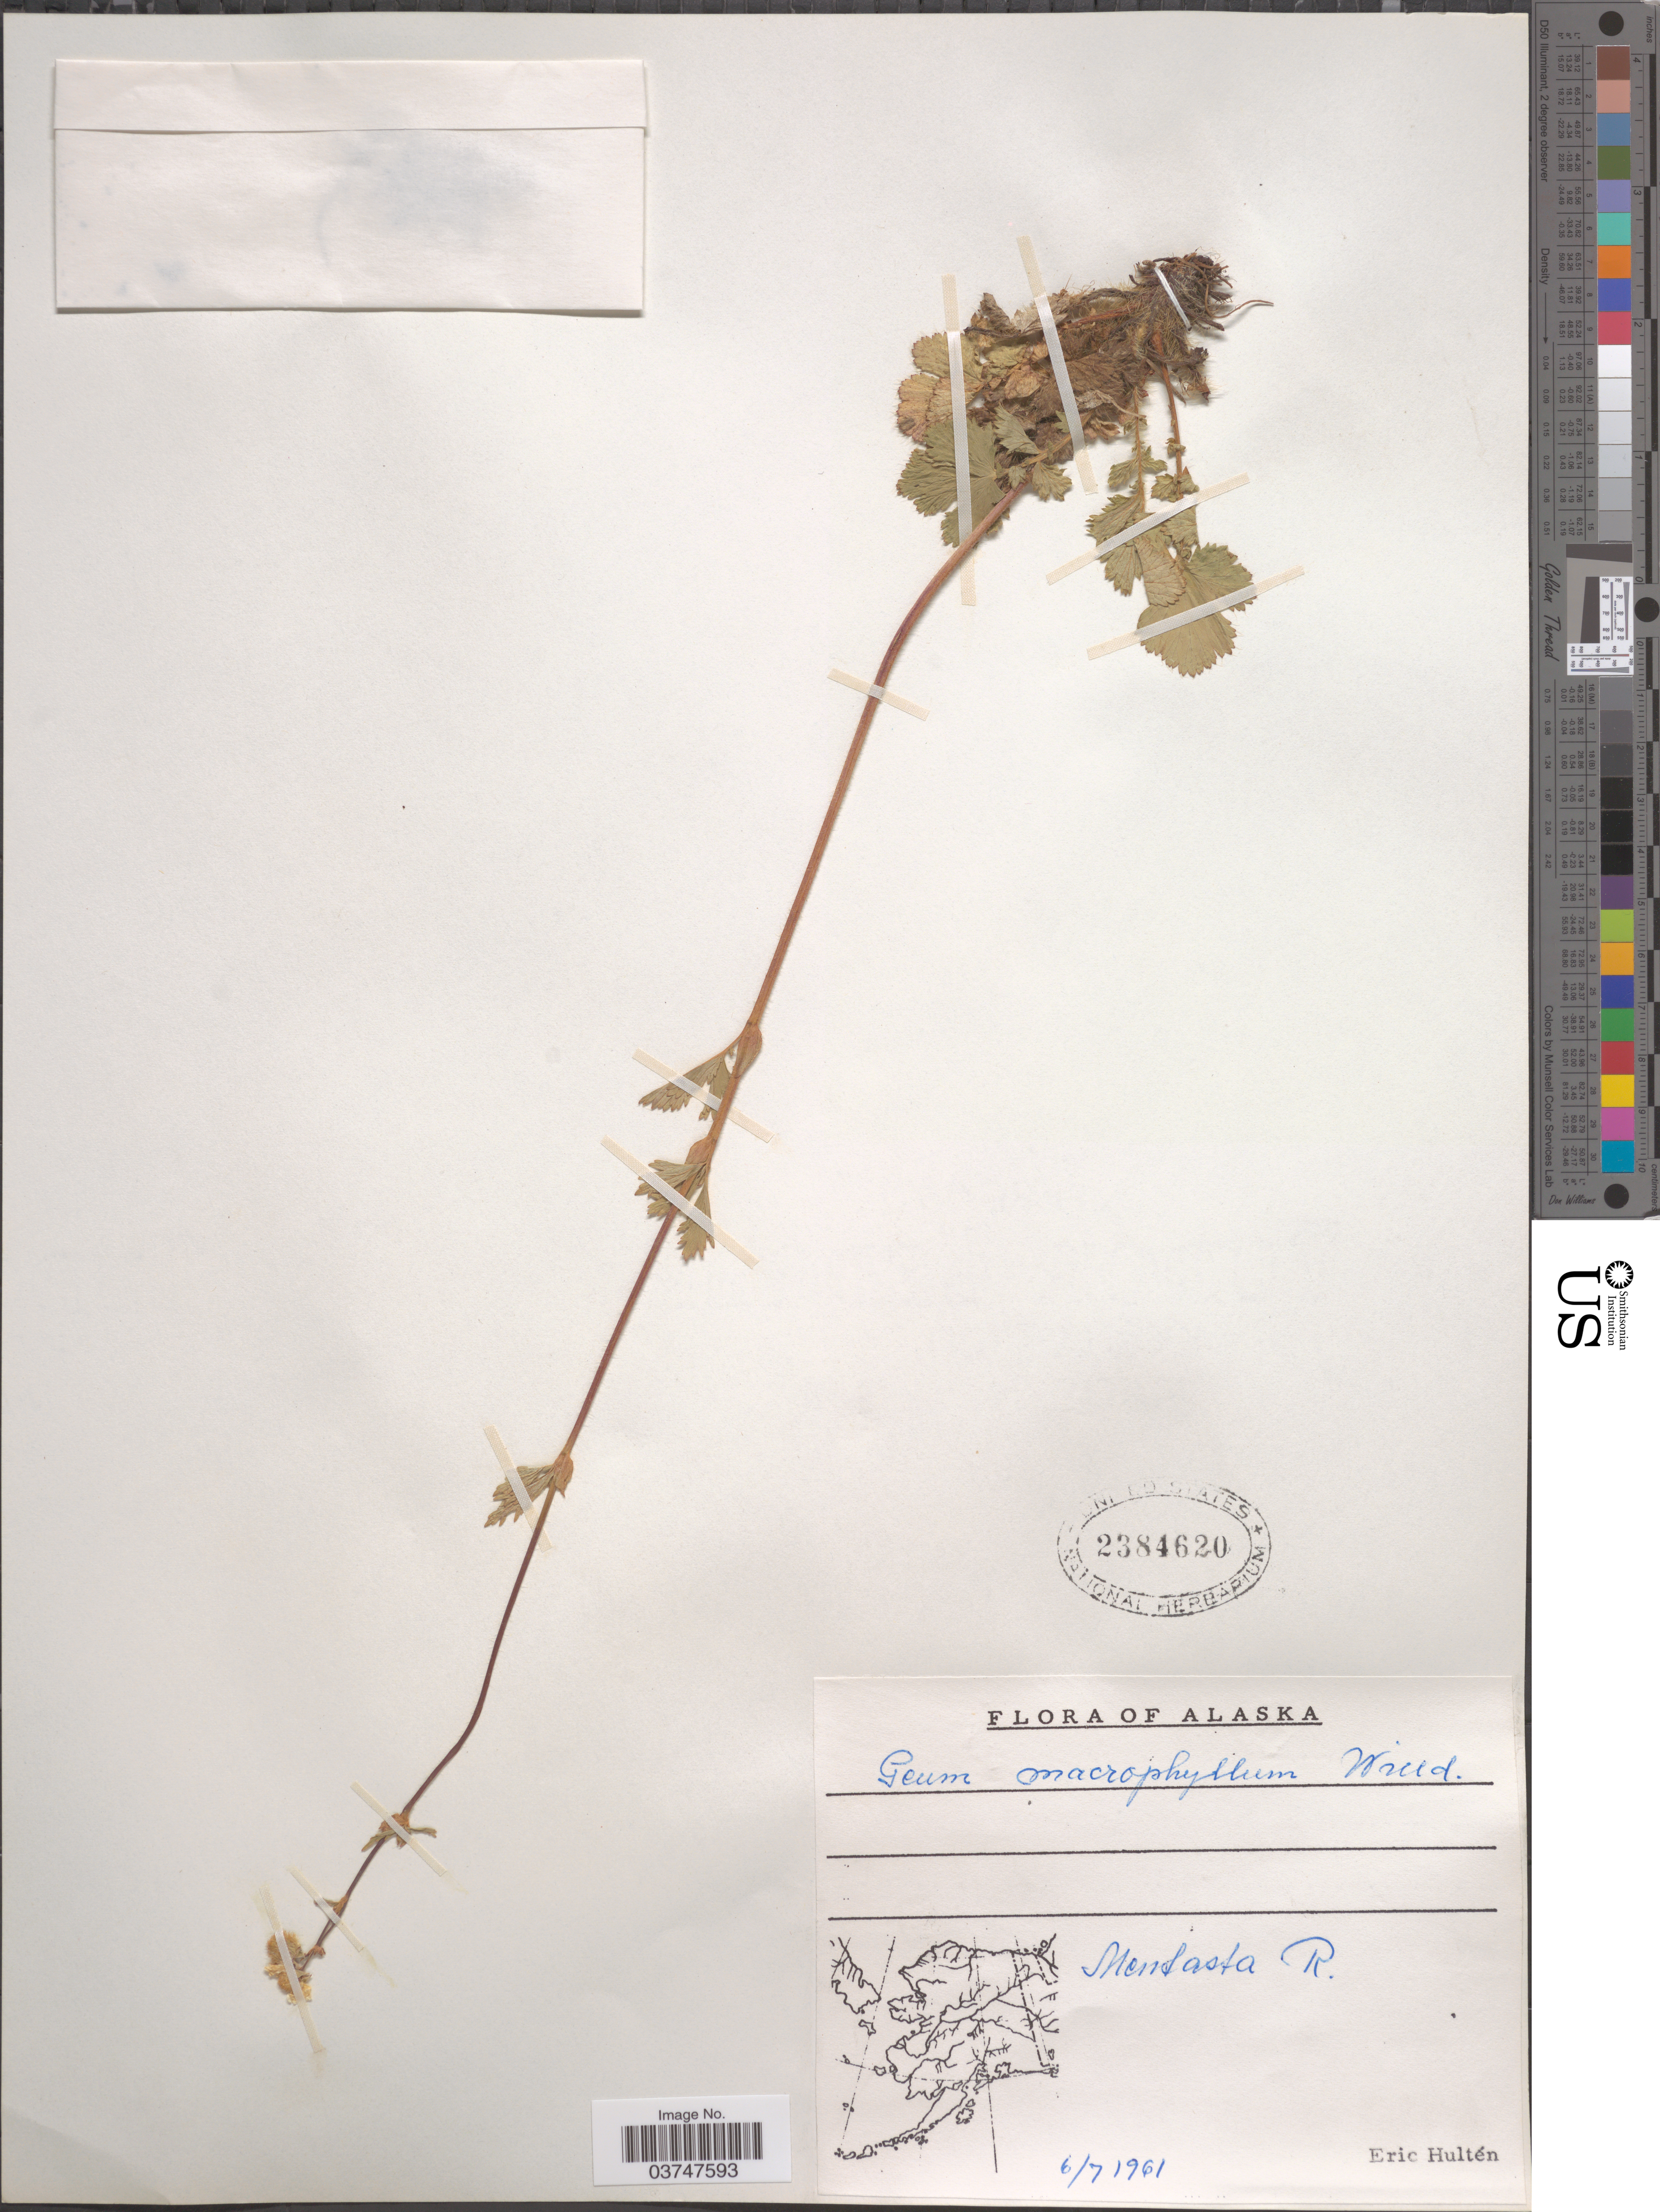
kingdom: Plantae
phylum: Tracheophyta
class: Magnoliopsida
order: Rosales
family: Rosaceae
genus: Geum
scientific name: Geum macrophyllum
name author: Willd.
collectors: E. G. Hultén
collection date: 1961-06-07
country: United States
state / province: Alaska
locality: Mentasta R.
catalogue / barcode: US 2384620